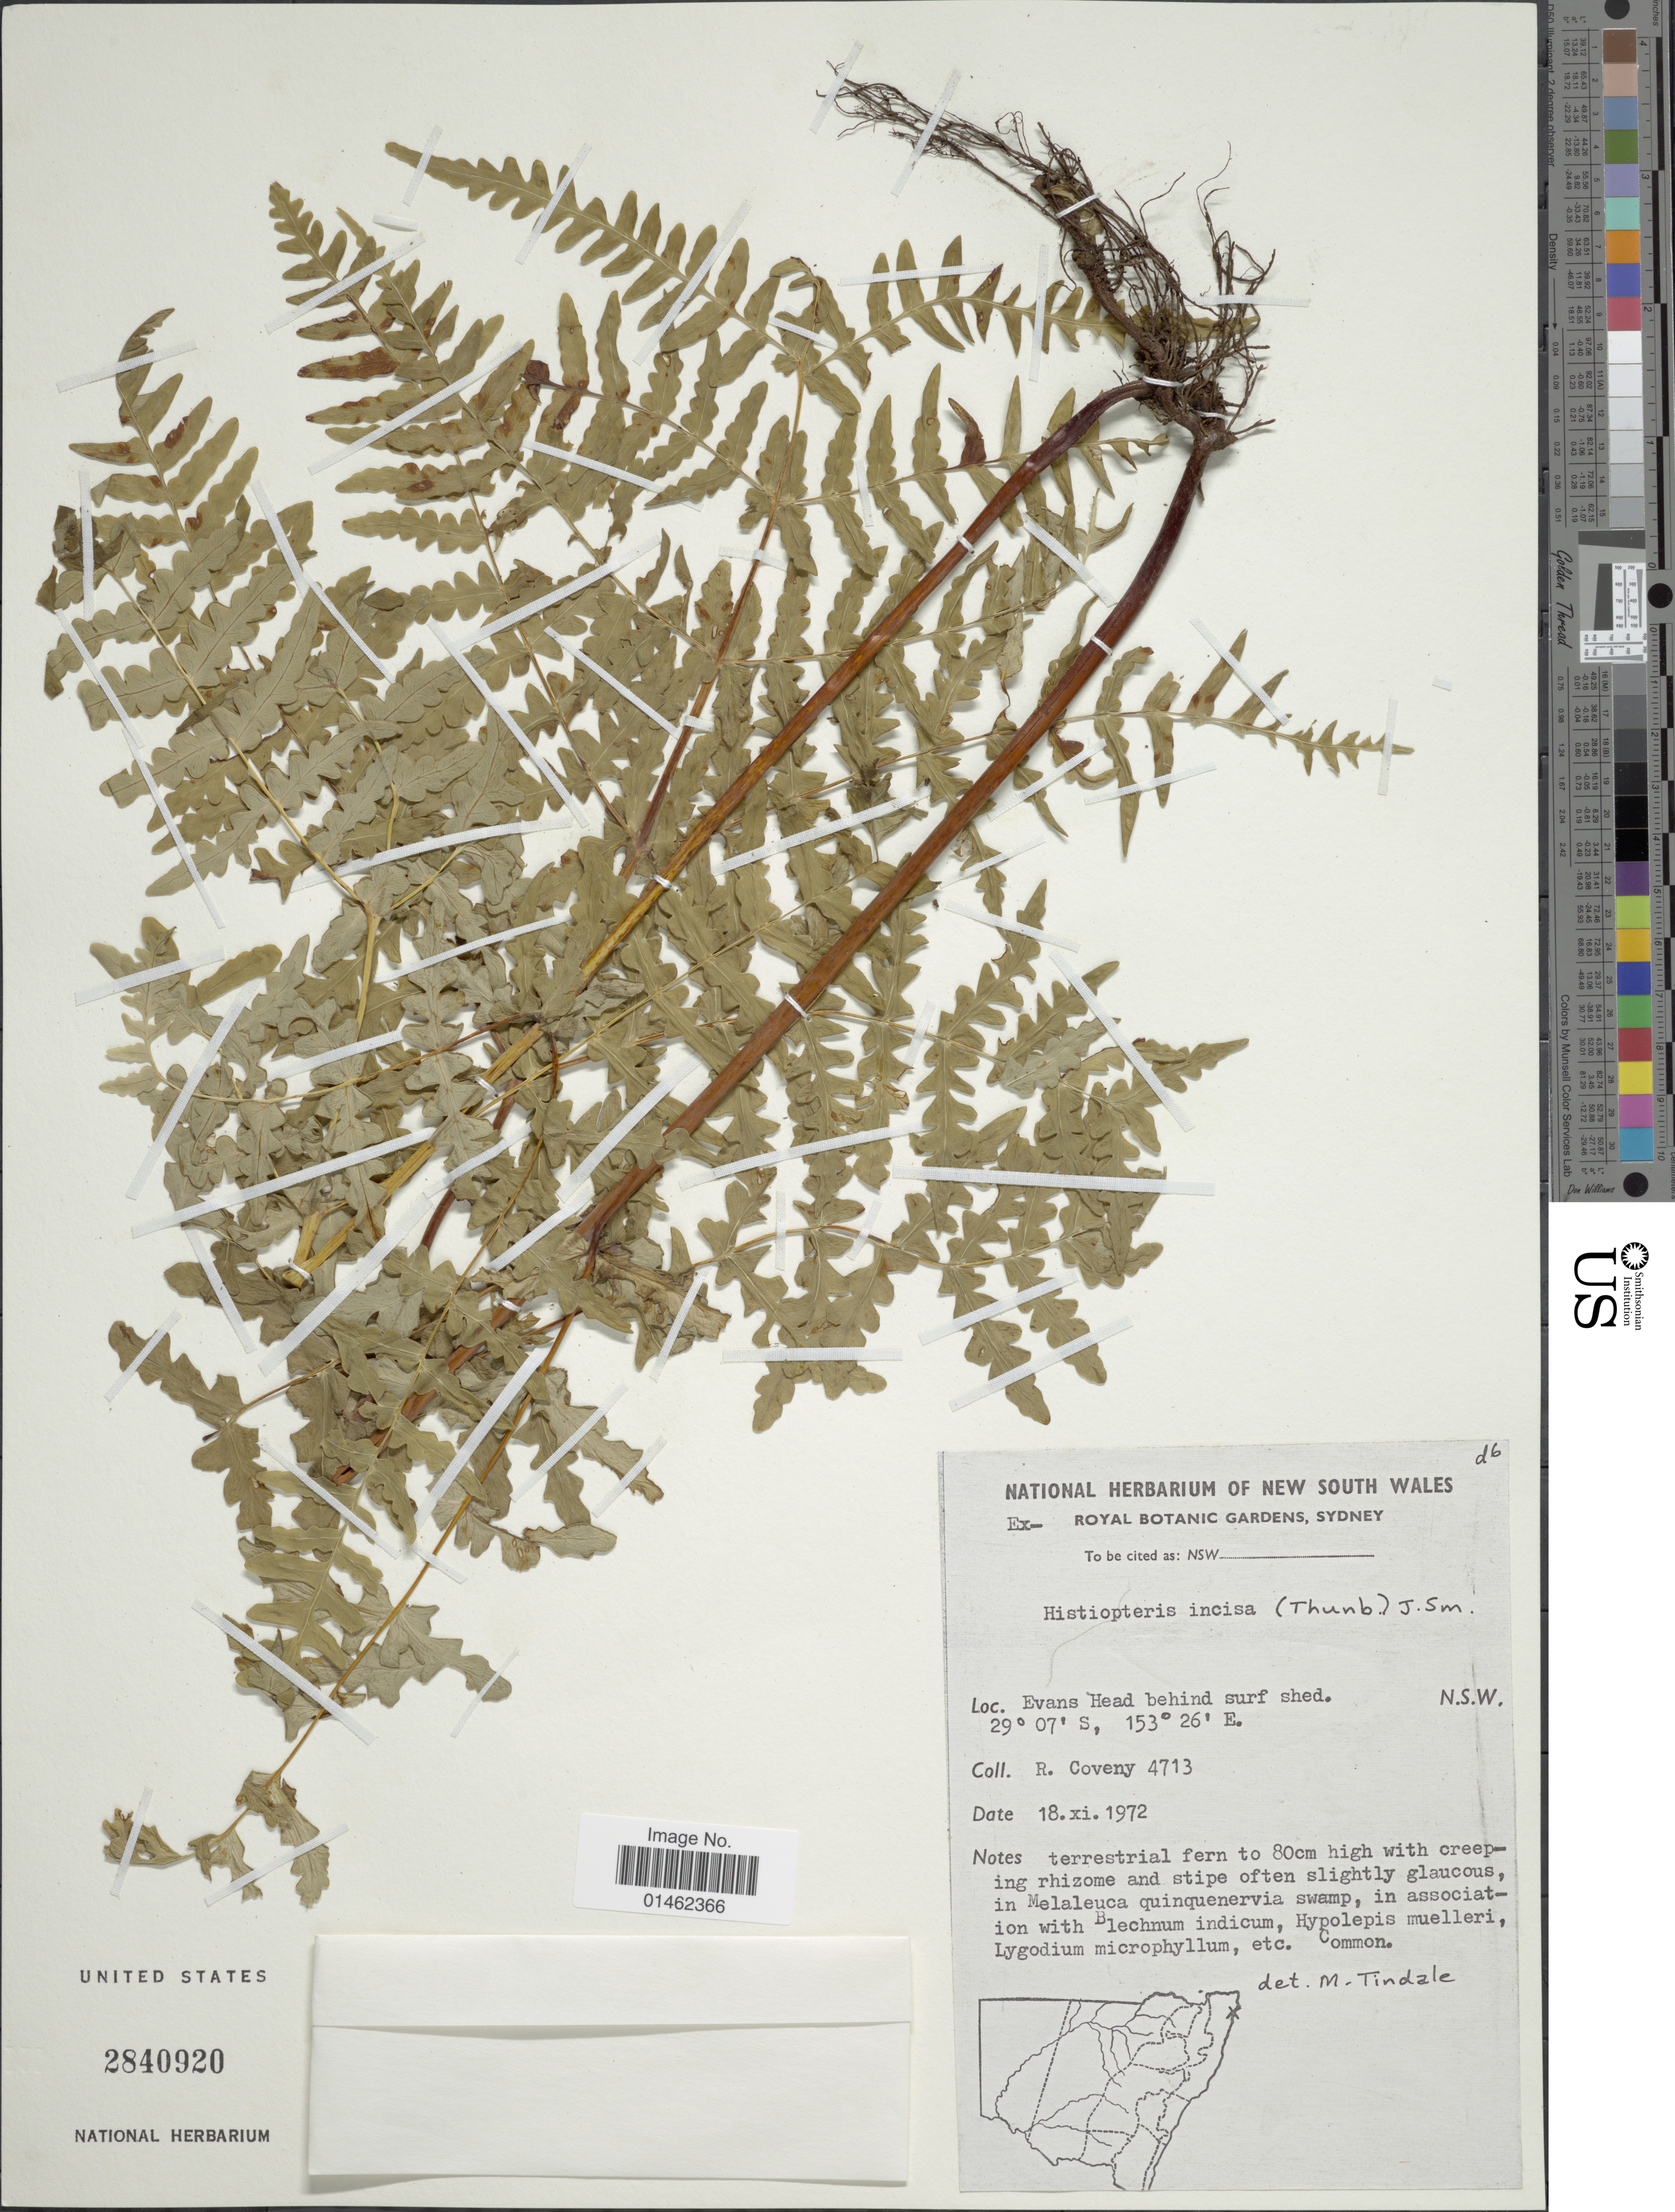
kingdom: Plantae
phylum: Tracheophyta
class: Polypodiopsida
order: Polypodiales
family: Dennstaedtiaceae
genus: Histiopteris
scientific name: Histiopteris incisa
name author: (Thunb.) J. Sm.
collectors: R. Coveny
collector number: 4713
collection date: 1972-11-18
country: Australia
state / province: New South Wales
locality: Evans Head behind surf shed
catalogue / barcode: US 2840920